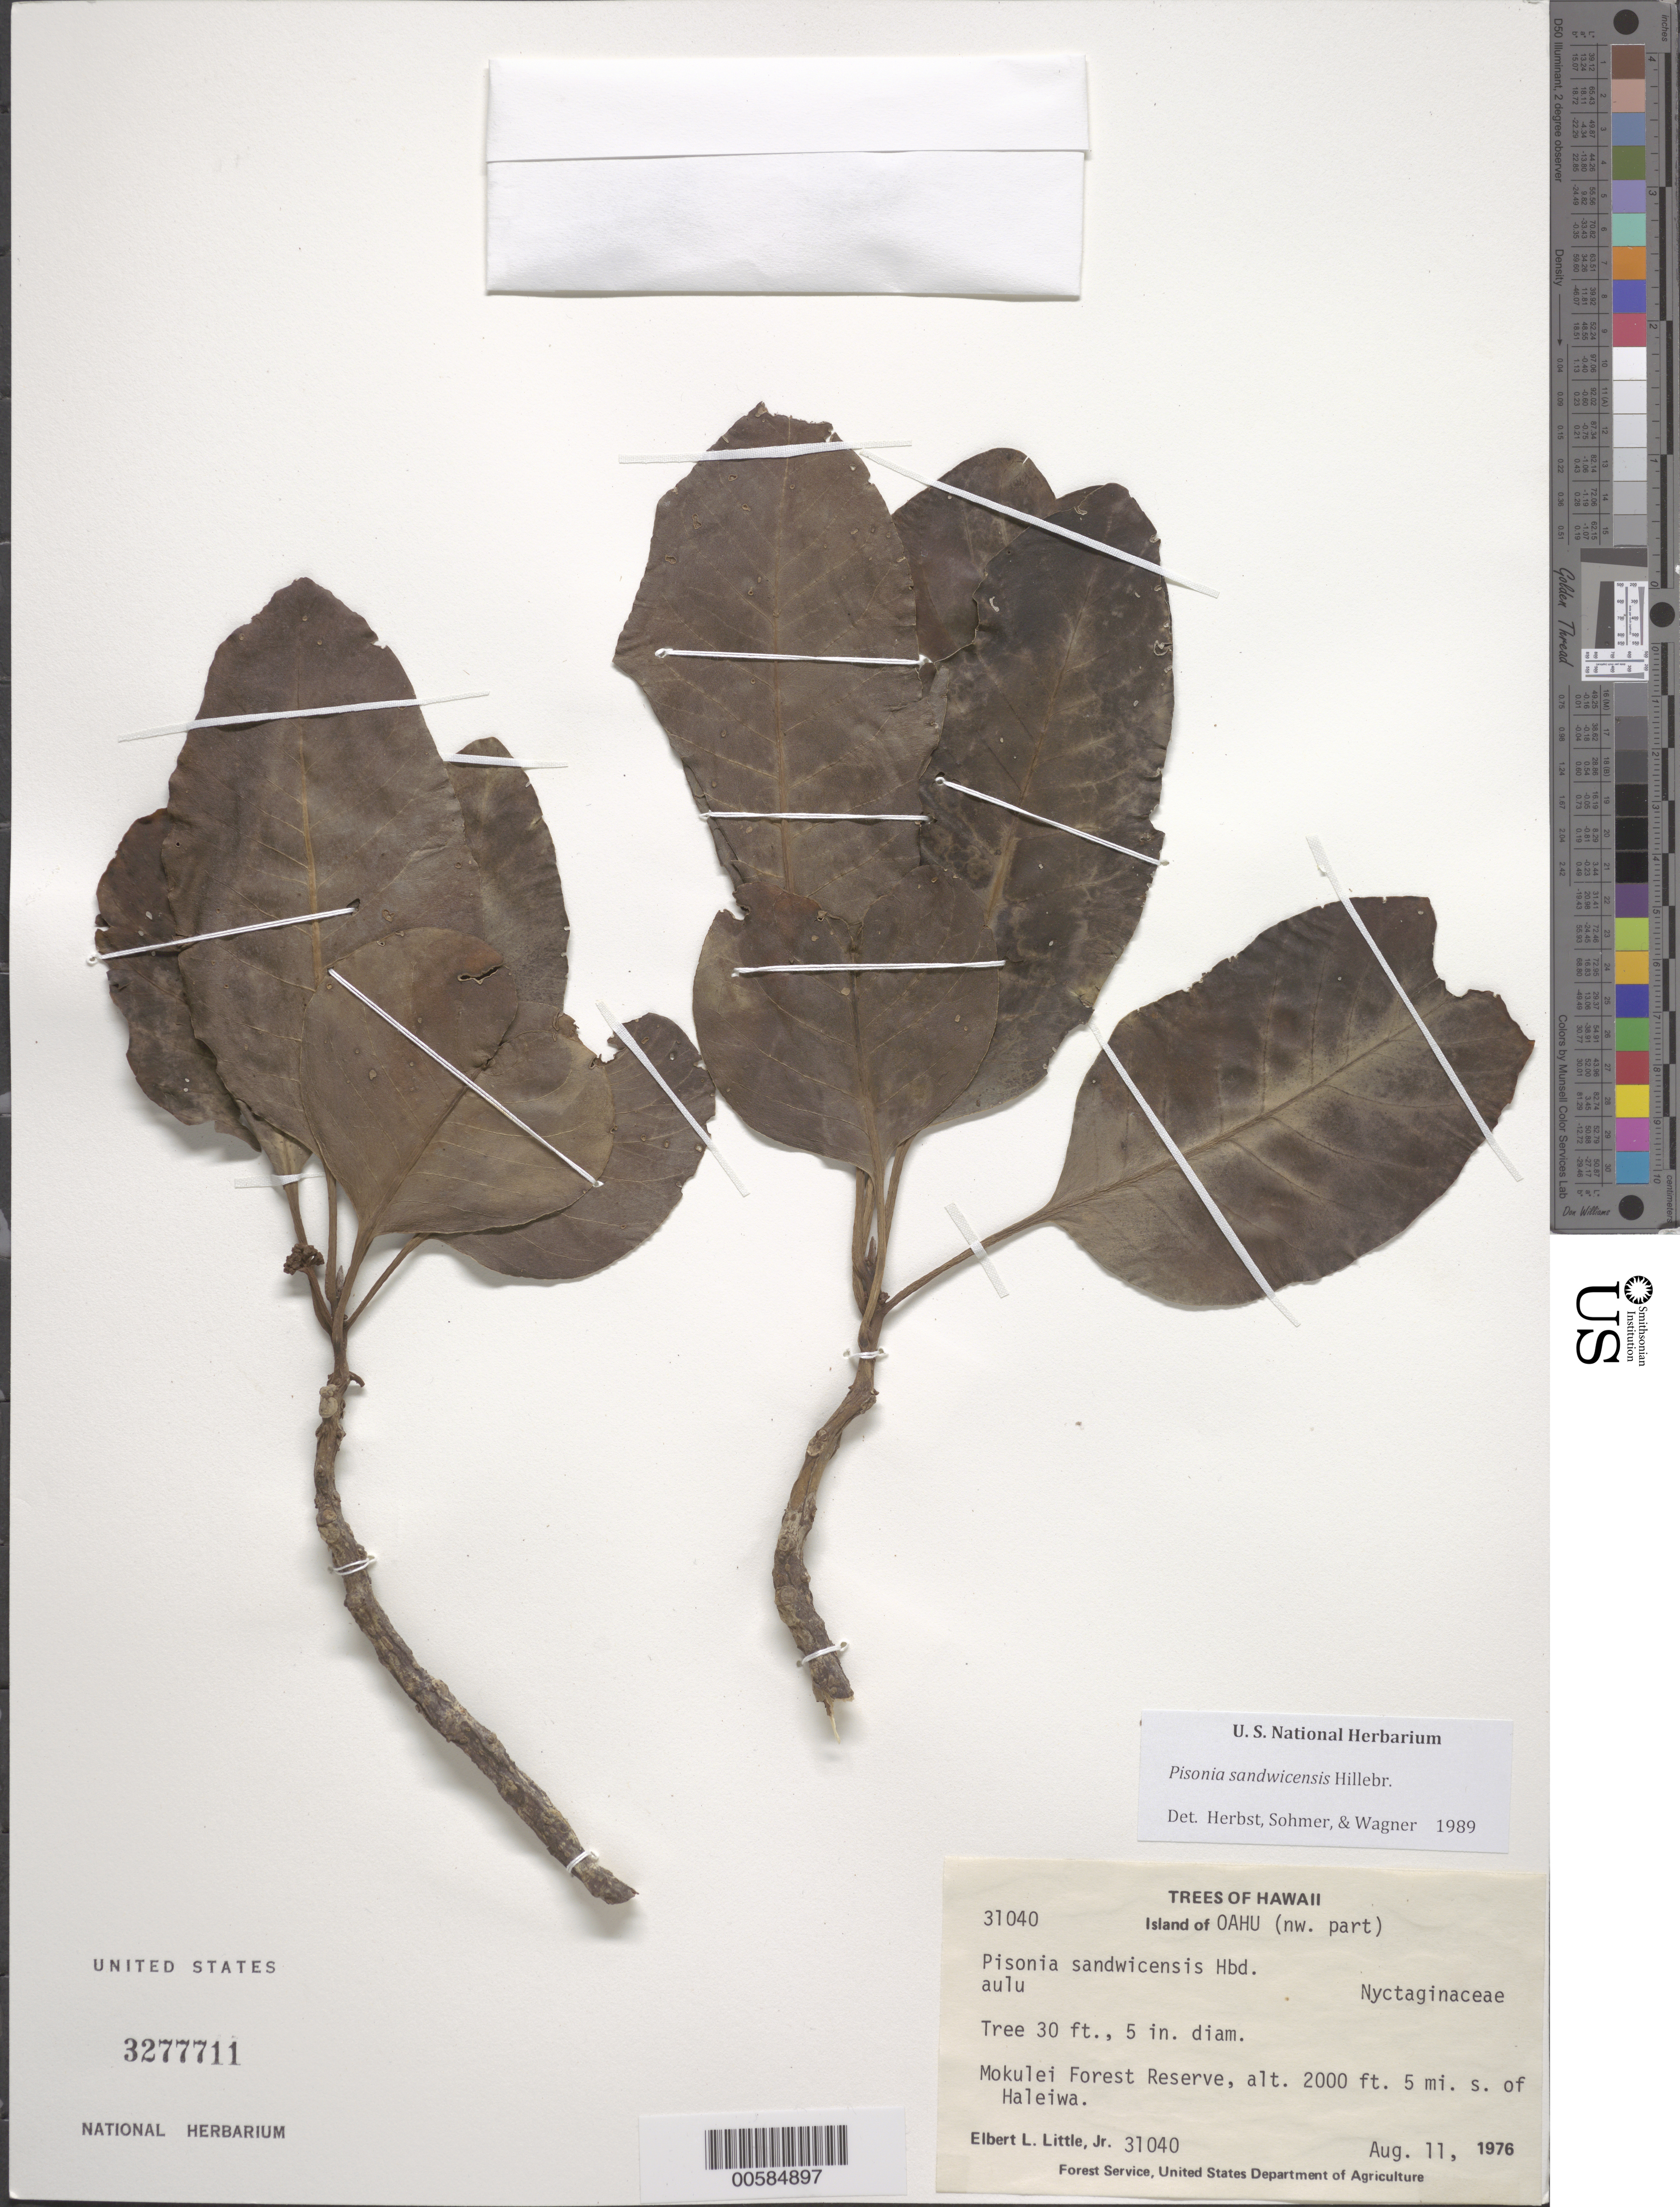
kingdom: Plantae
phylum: Tracheophyta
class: Magnoliopsida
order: Caryophyllales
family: Nyctaginaceae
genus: Rockia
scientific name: Rockia sandwicensis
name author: (Hillebr.) Heimerl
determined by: Wagner, W. L., (BOT), Smithsonian Institution - National Museum of Natural History (UNITED STATES)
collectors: E. L. Little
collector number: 31040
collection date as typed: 11 Aug 1976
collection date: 1976-08-11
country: United States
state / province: Hawaii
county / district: Honolulu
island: Oahu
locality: NW Oahu, Mokulei For Res, 5 mi S of Haleiwa.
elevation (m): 610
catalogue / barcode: US 3277711